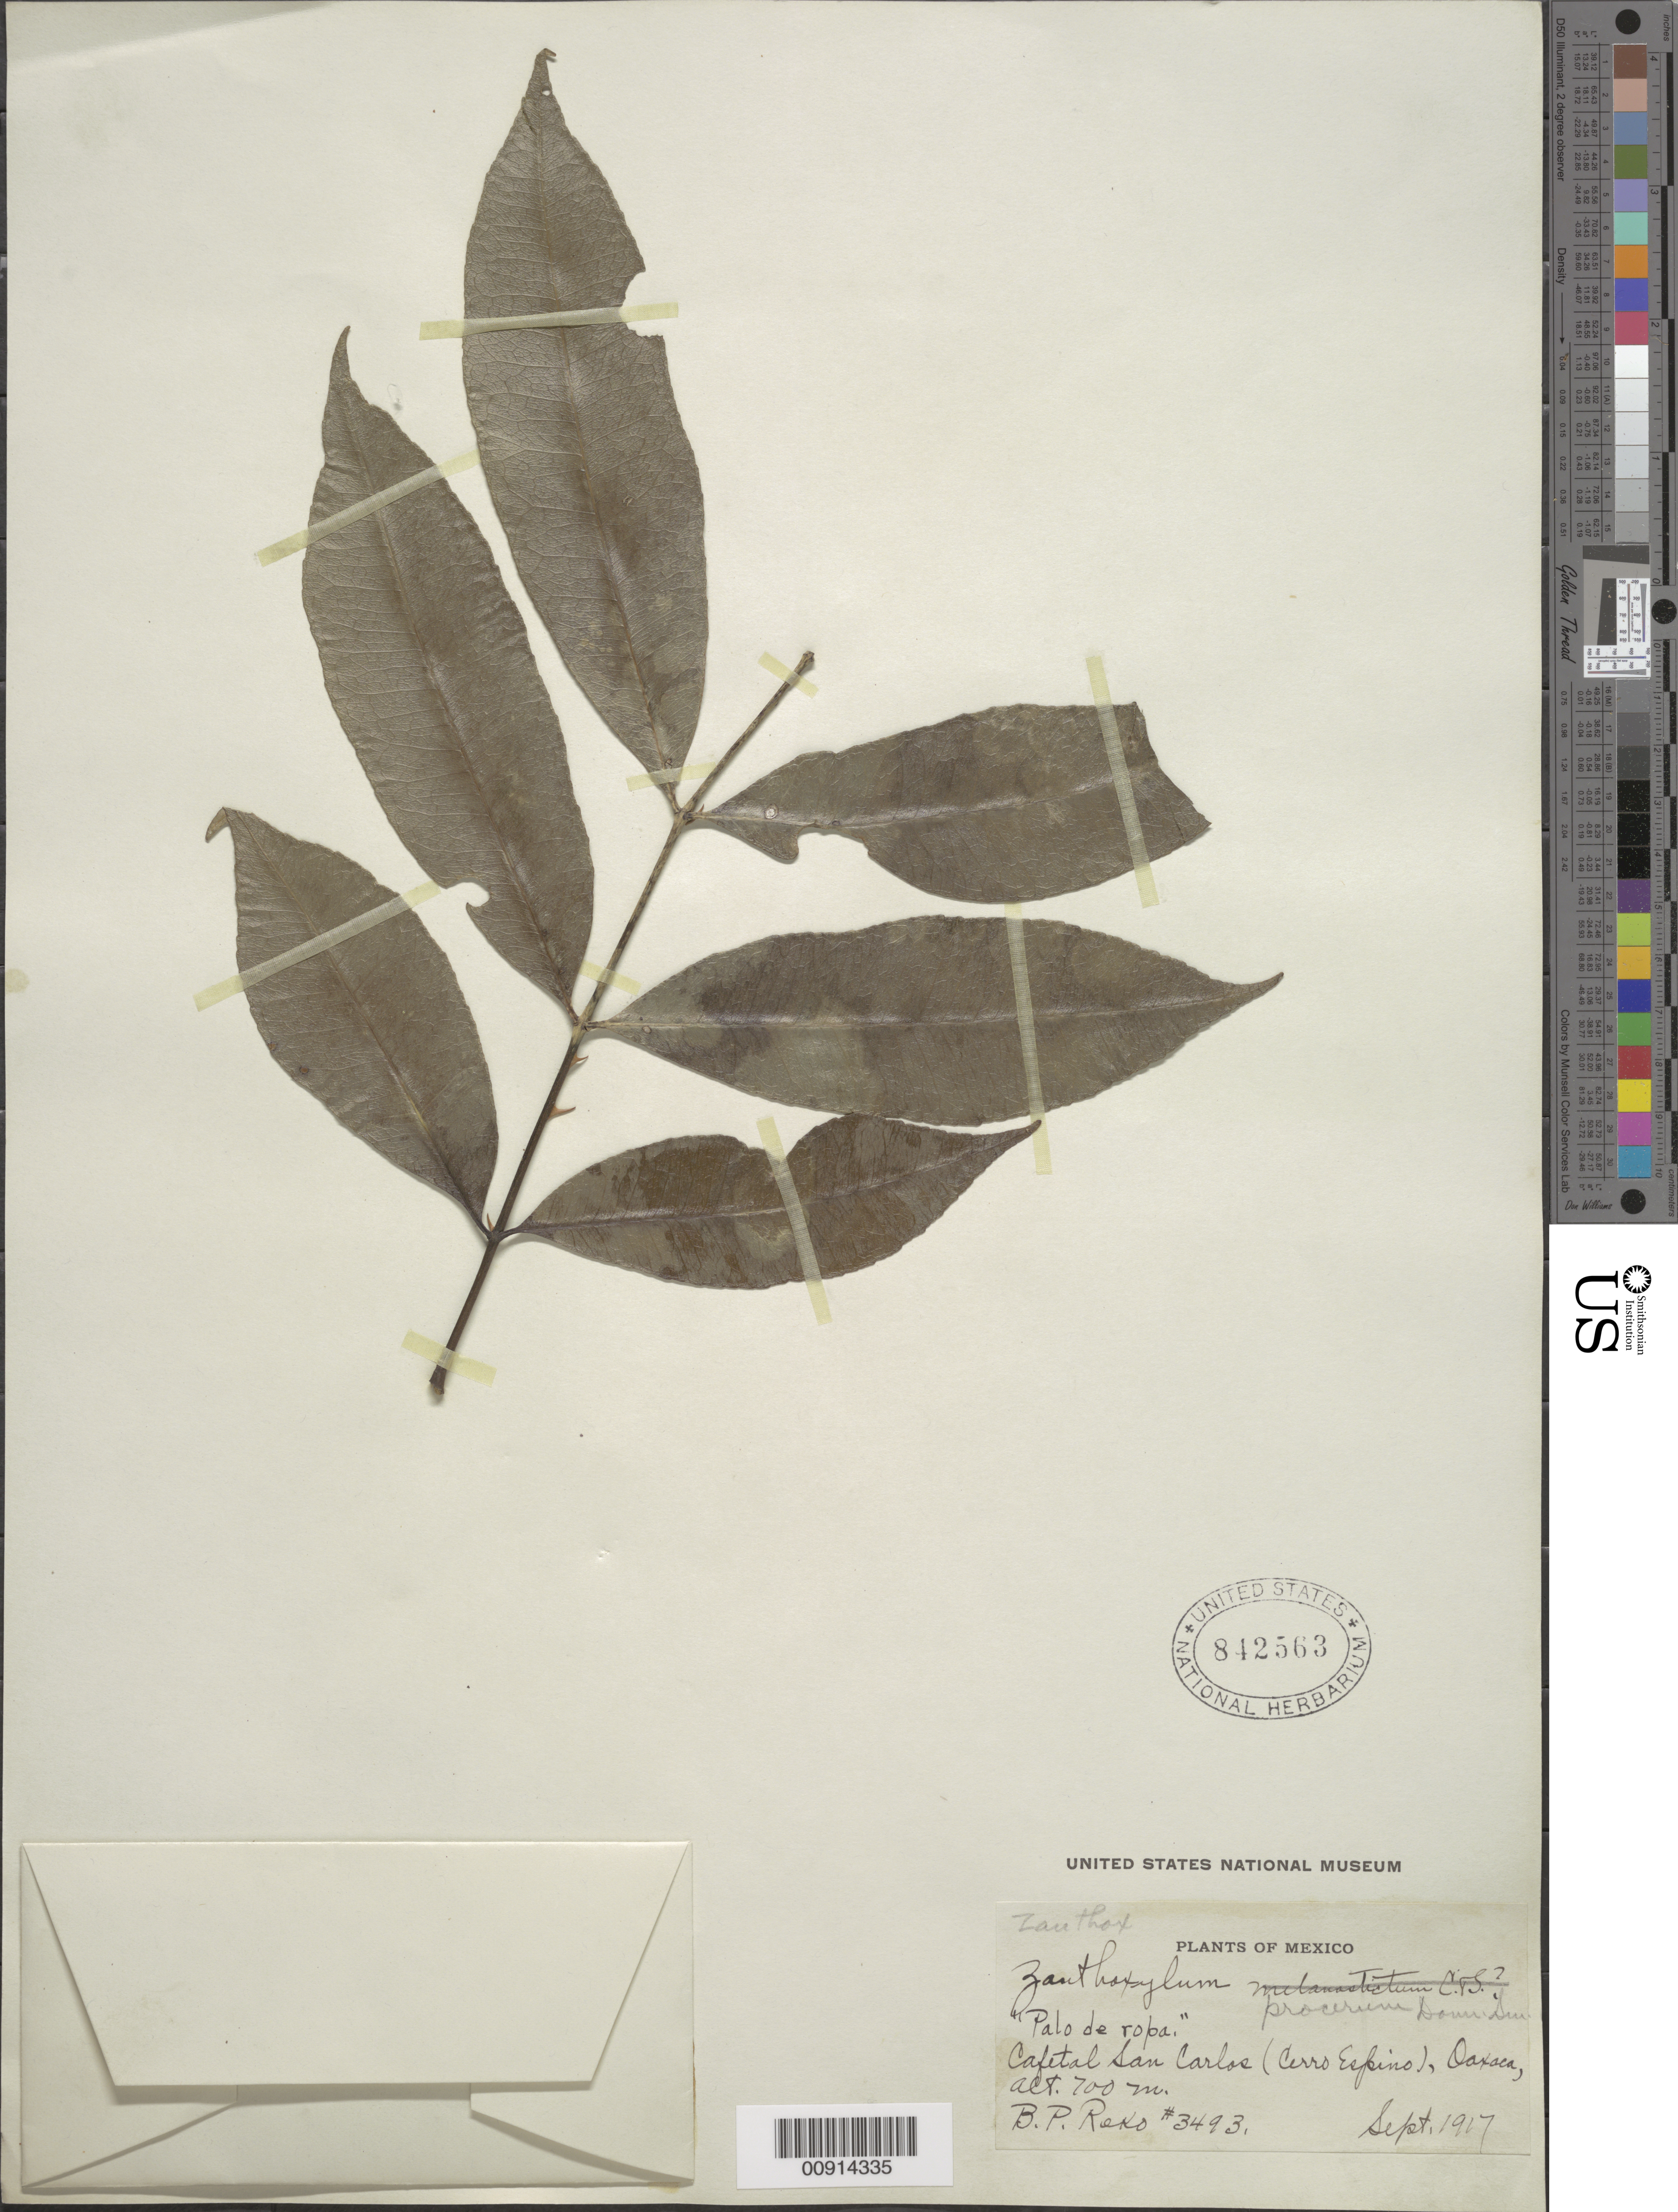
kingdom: Plantae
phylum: Tracheophyta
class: Magnoliopsida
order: Sapindales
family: Rutaceae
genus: Zanthoxylum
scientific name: Zanthoxylum procerum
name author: Donn. Sm.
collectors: B. P. Reko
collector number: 3493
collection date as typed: Sep 1917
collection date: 1917-09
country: Mexico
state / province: Oaxaca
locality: Cafetal San Carlos (Cerro Espino), Oaxaca.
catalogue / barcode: US 842563